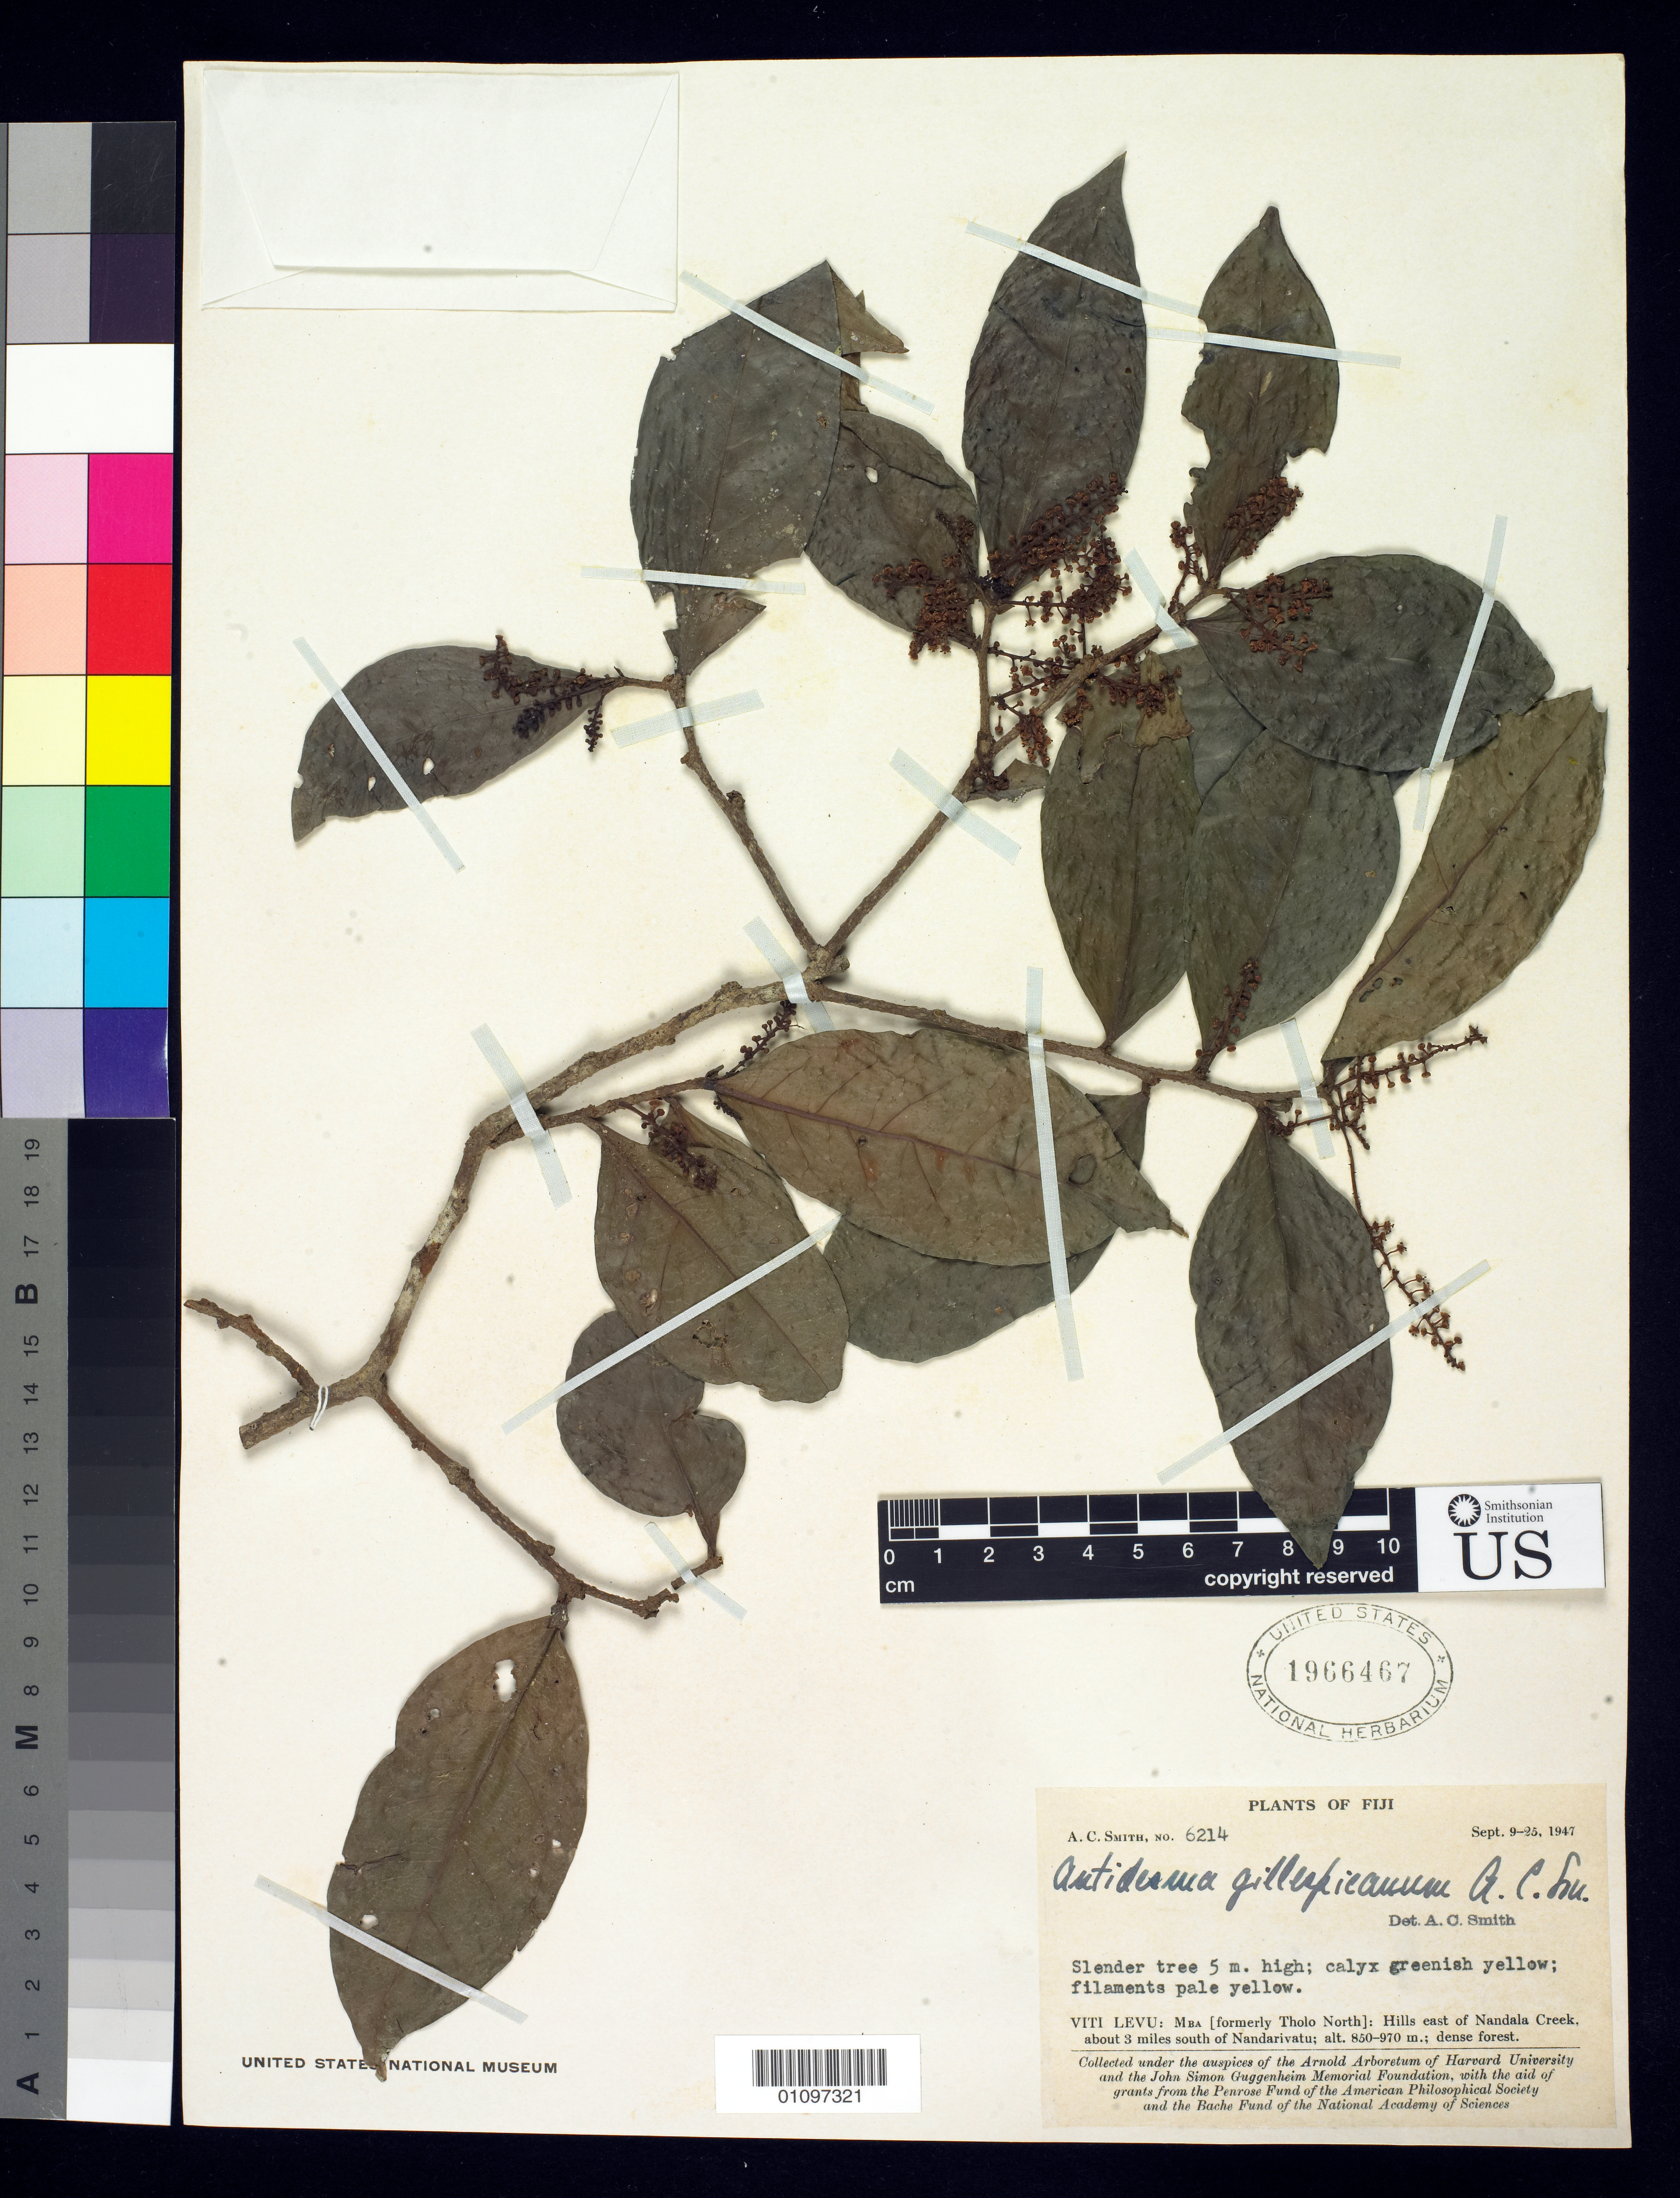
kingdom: Plantae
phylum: Tracheophyta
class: Magnoliopsida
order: Malpighiales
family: Phyllanthaceae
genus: Antidesma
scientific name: Antidesma gillespieanum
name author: A.C. Sm.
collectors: A. C. Smith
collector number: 6214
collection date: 1947-09-09/1947-09-25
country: Fiji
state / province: Mba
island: Viti Levu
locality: Hills east of Nandala Creek, about 3 miles south of Nandarivatu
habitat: Dense forest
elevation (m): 850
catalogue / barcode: US 1966467